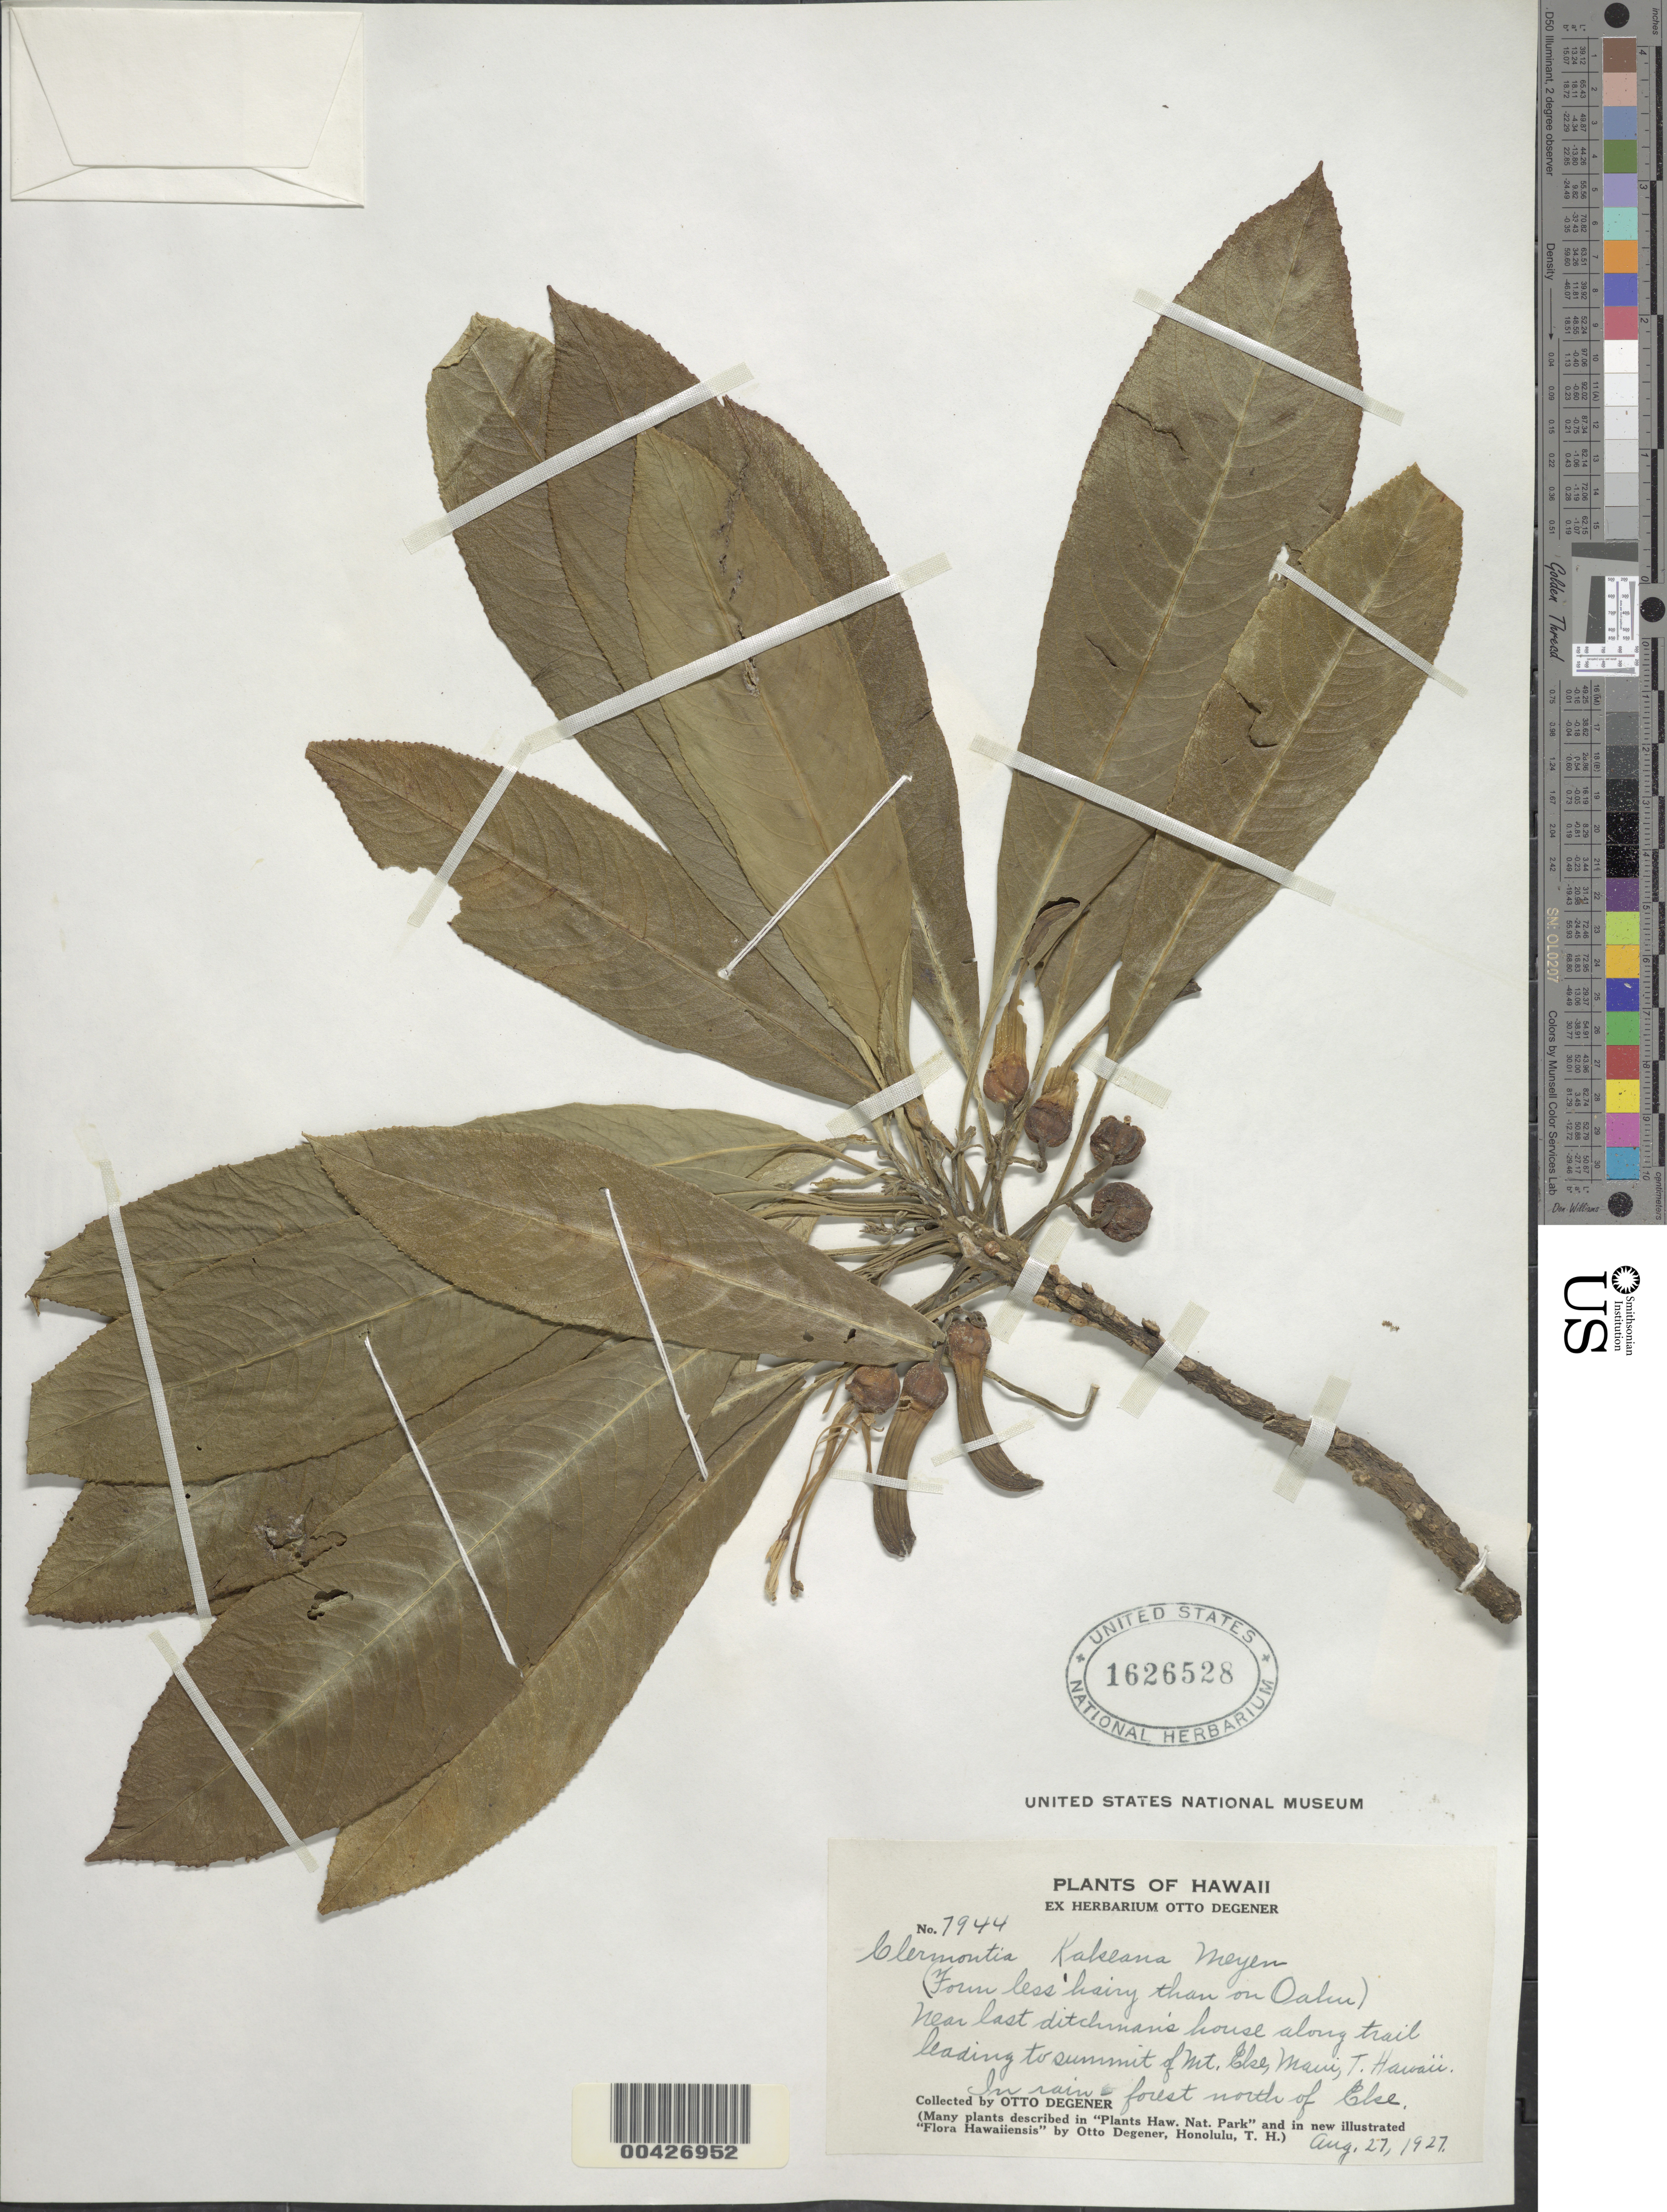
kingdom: Plantae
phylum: Tracheophyta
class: Magnoliopsida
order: Asterales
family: Campanulaceae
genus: Clermontia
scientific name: Clermontia kakeana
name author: Meyen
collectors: O. Degener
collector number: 7944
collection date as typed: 27 Aug 1927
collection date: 1927-08-27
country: United States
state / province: Hawaii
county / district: Maui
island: Maui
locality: near last ditchman's house along trail leading to summit of Mount Eke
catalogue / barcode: US 1626528